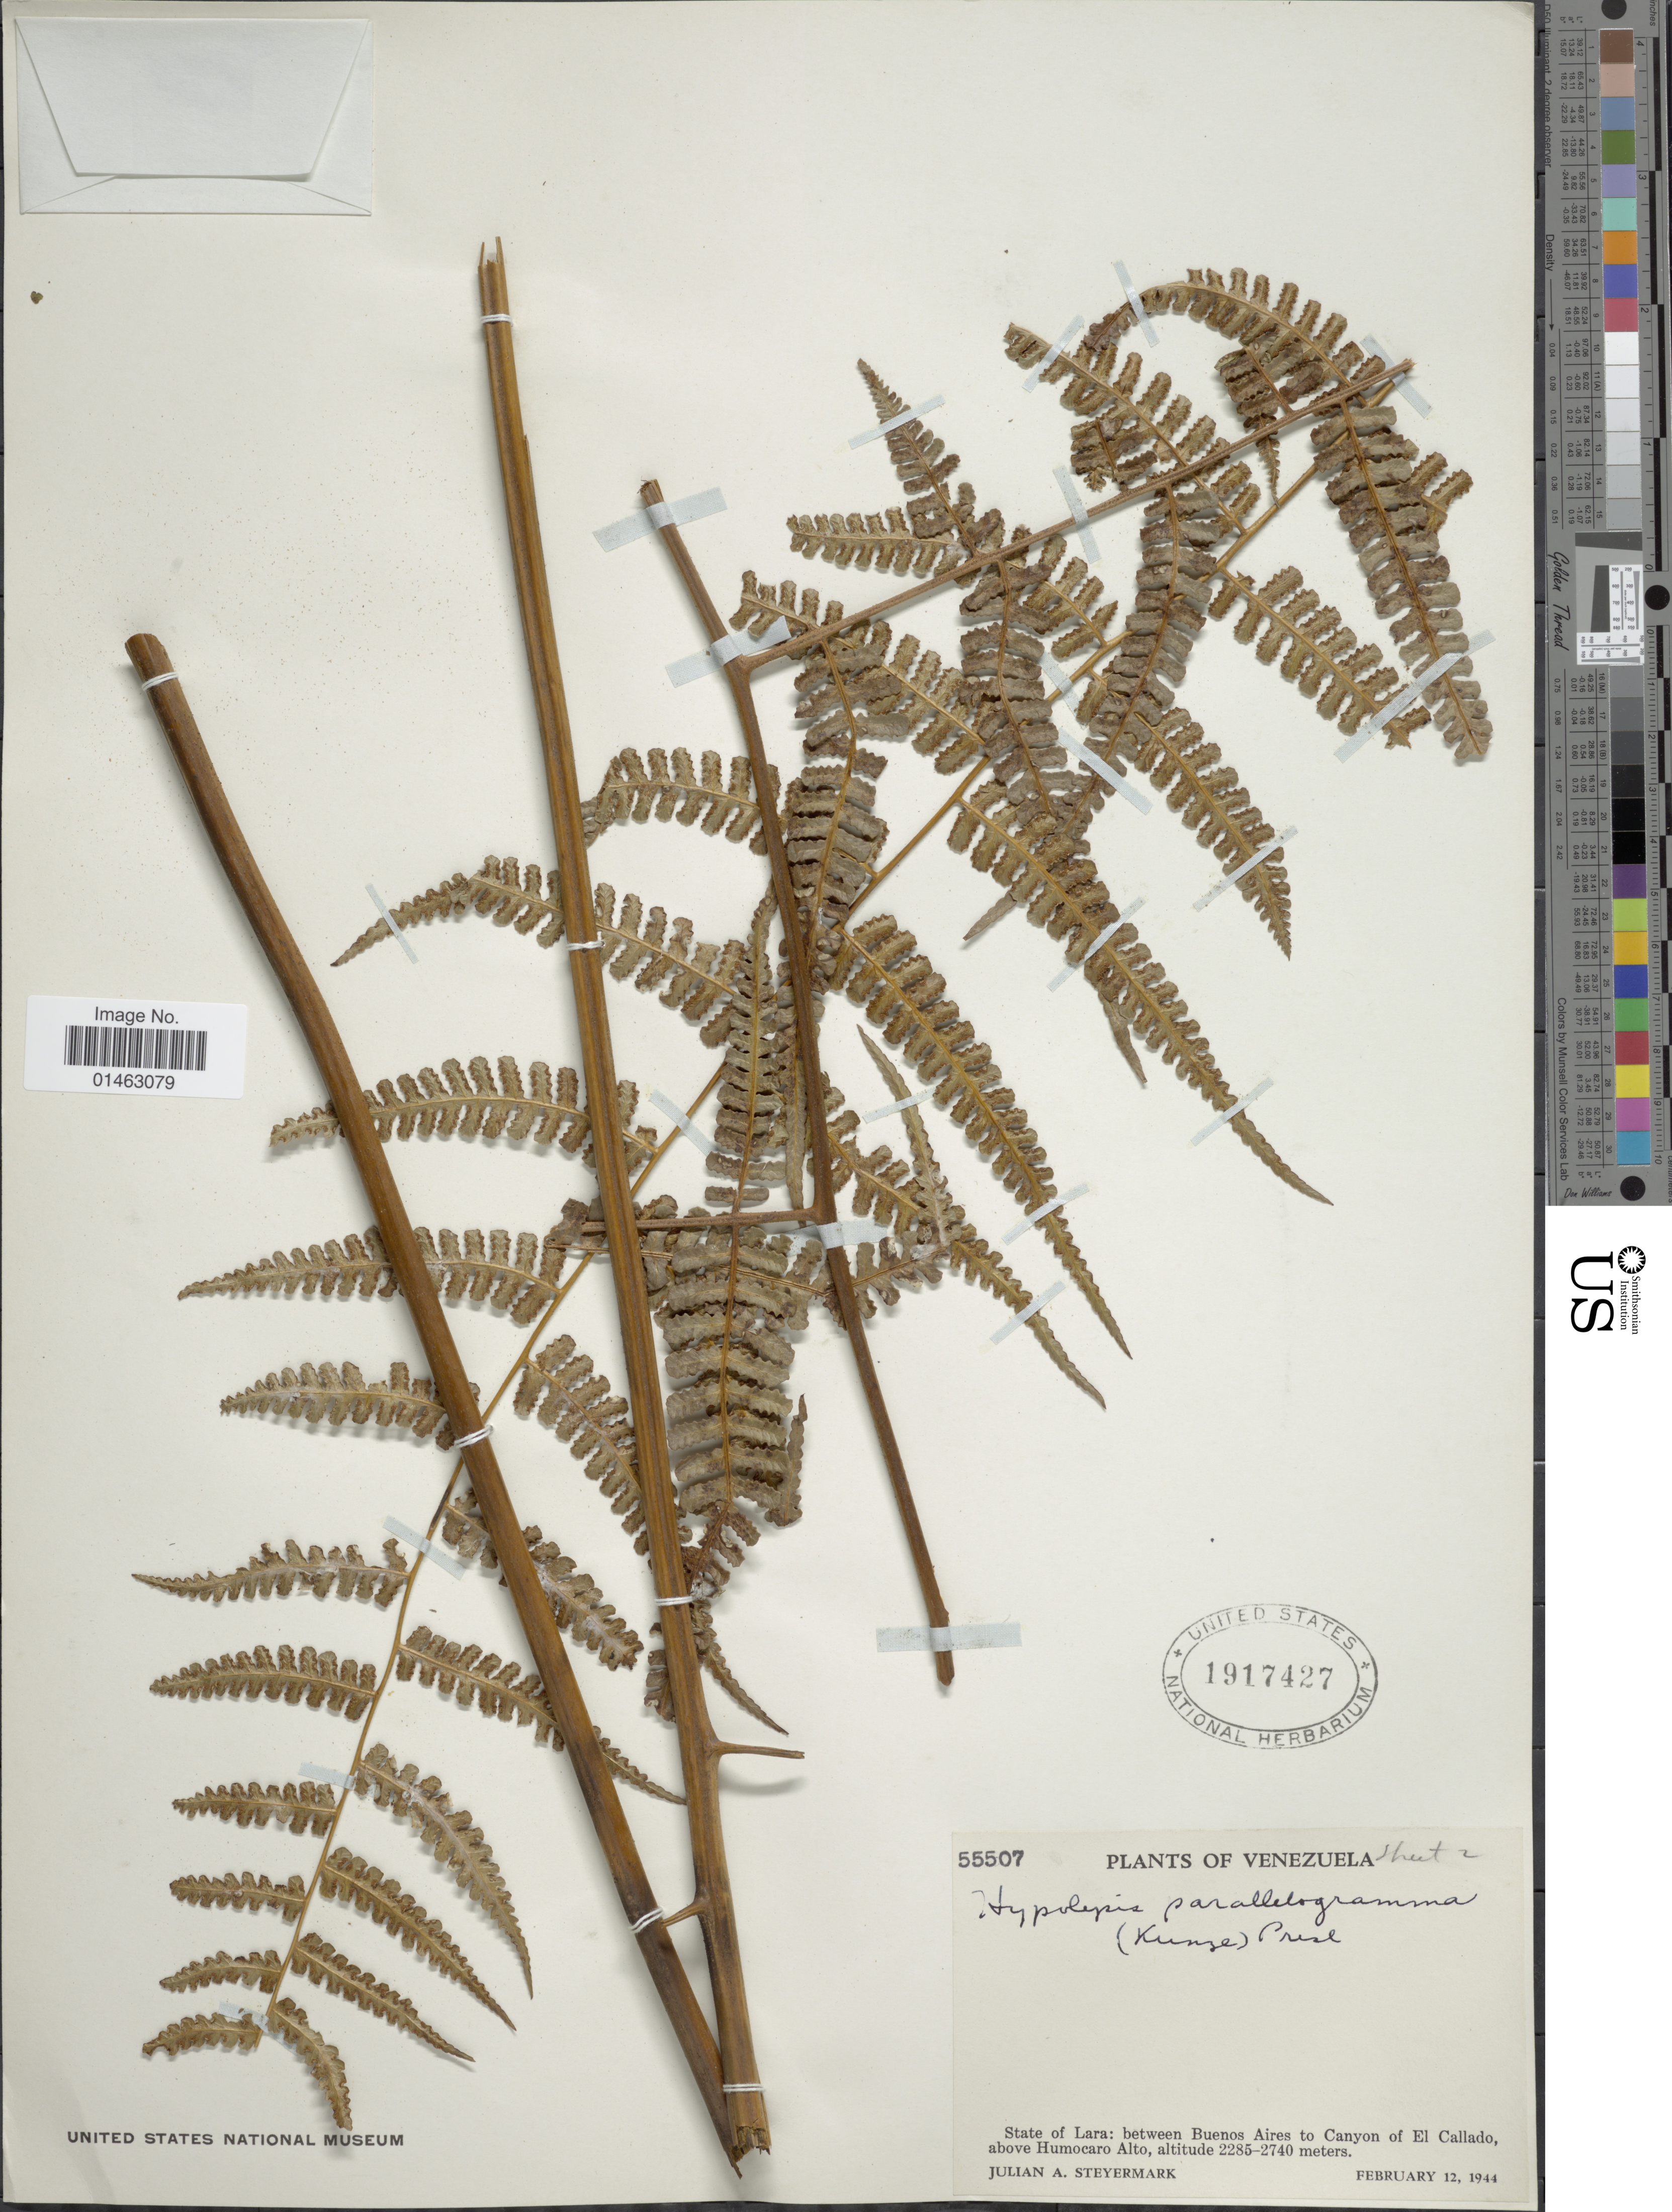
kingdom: Plantae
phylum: Tracheophyta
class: Polypodiopsida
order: Polypodiales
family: Dennstaedtiaceae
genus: Hypolepis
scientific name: Hypolepis parallelogramma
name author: (Kunze) C. Presl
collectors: J. Steyermark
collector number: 55507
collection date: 1944-02-12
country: Venezuela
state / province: Lara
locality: Between Buenos Aires to Canyon of El Callado, above Humocaro Alto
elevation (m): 2285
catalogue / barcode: US 1917427